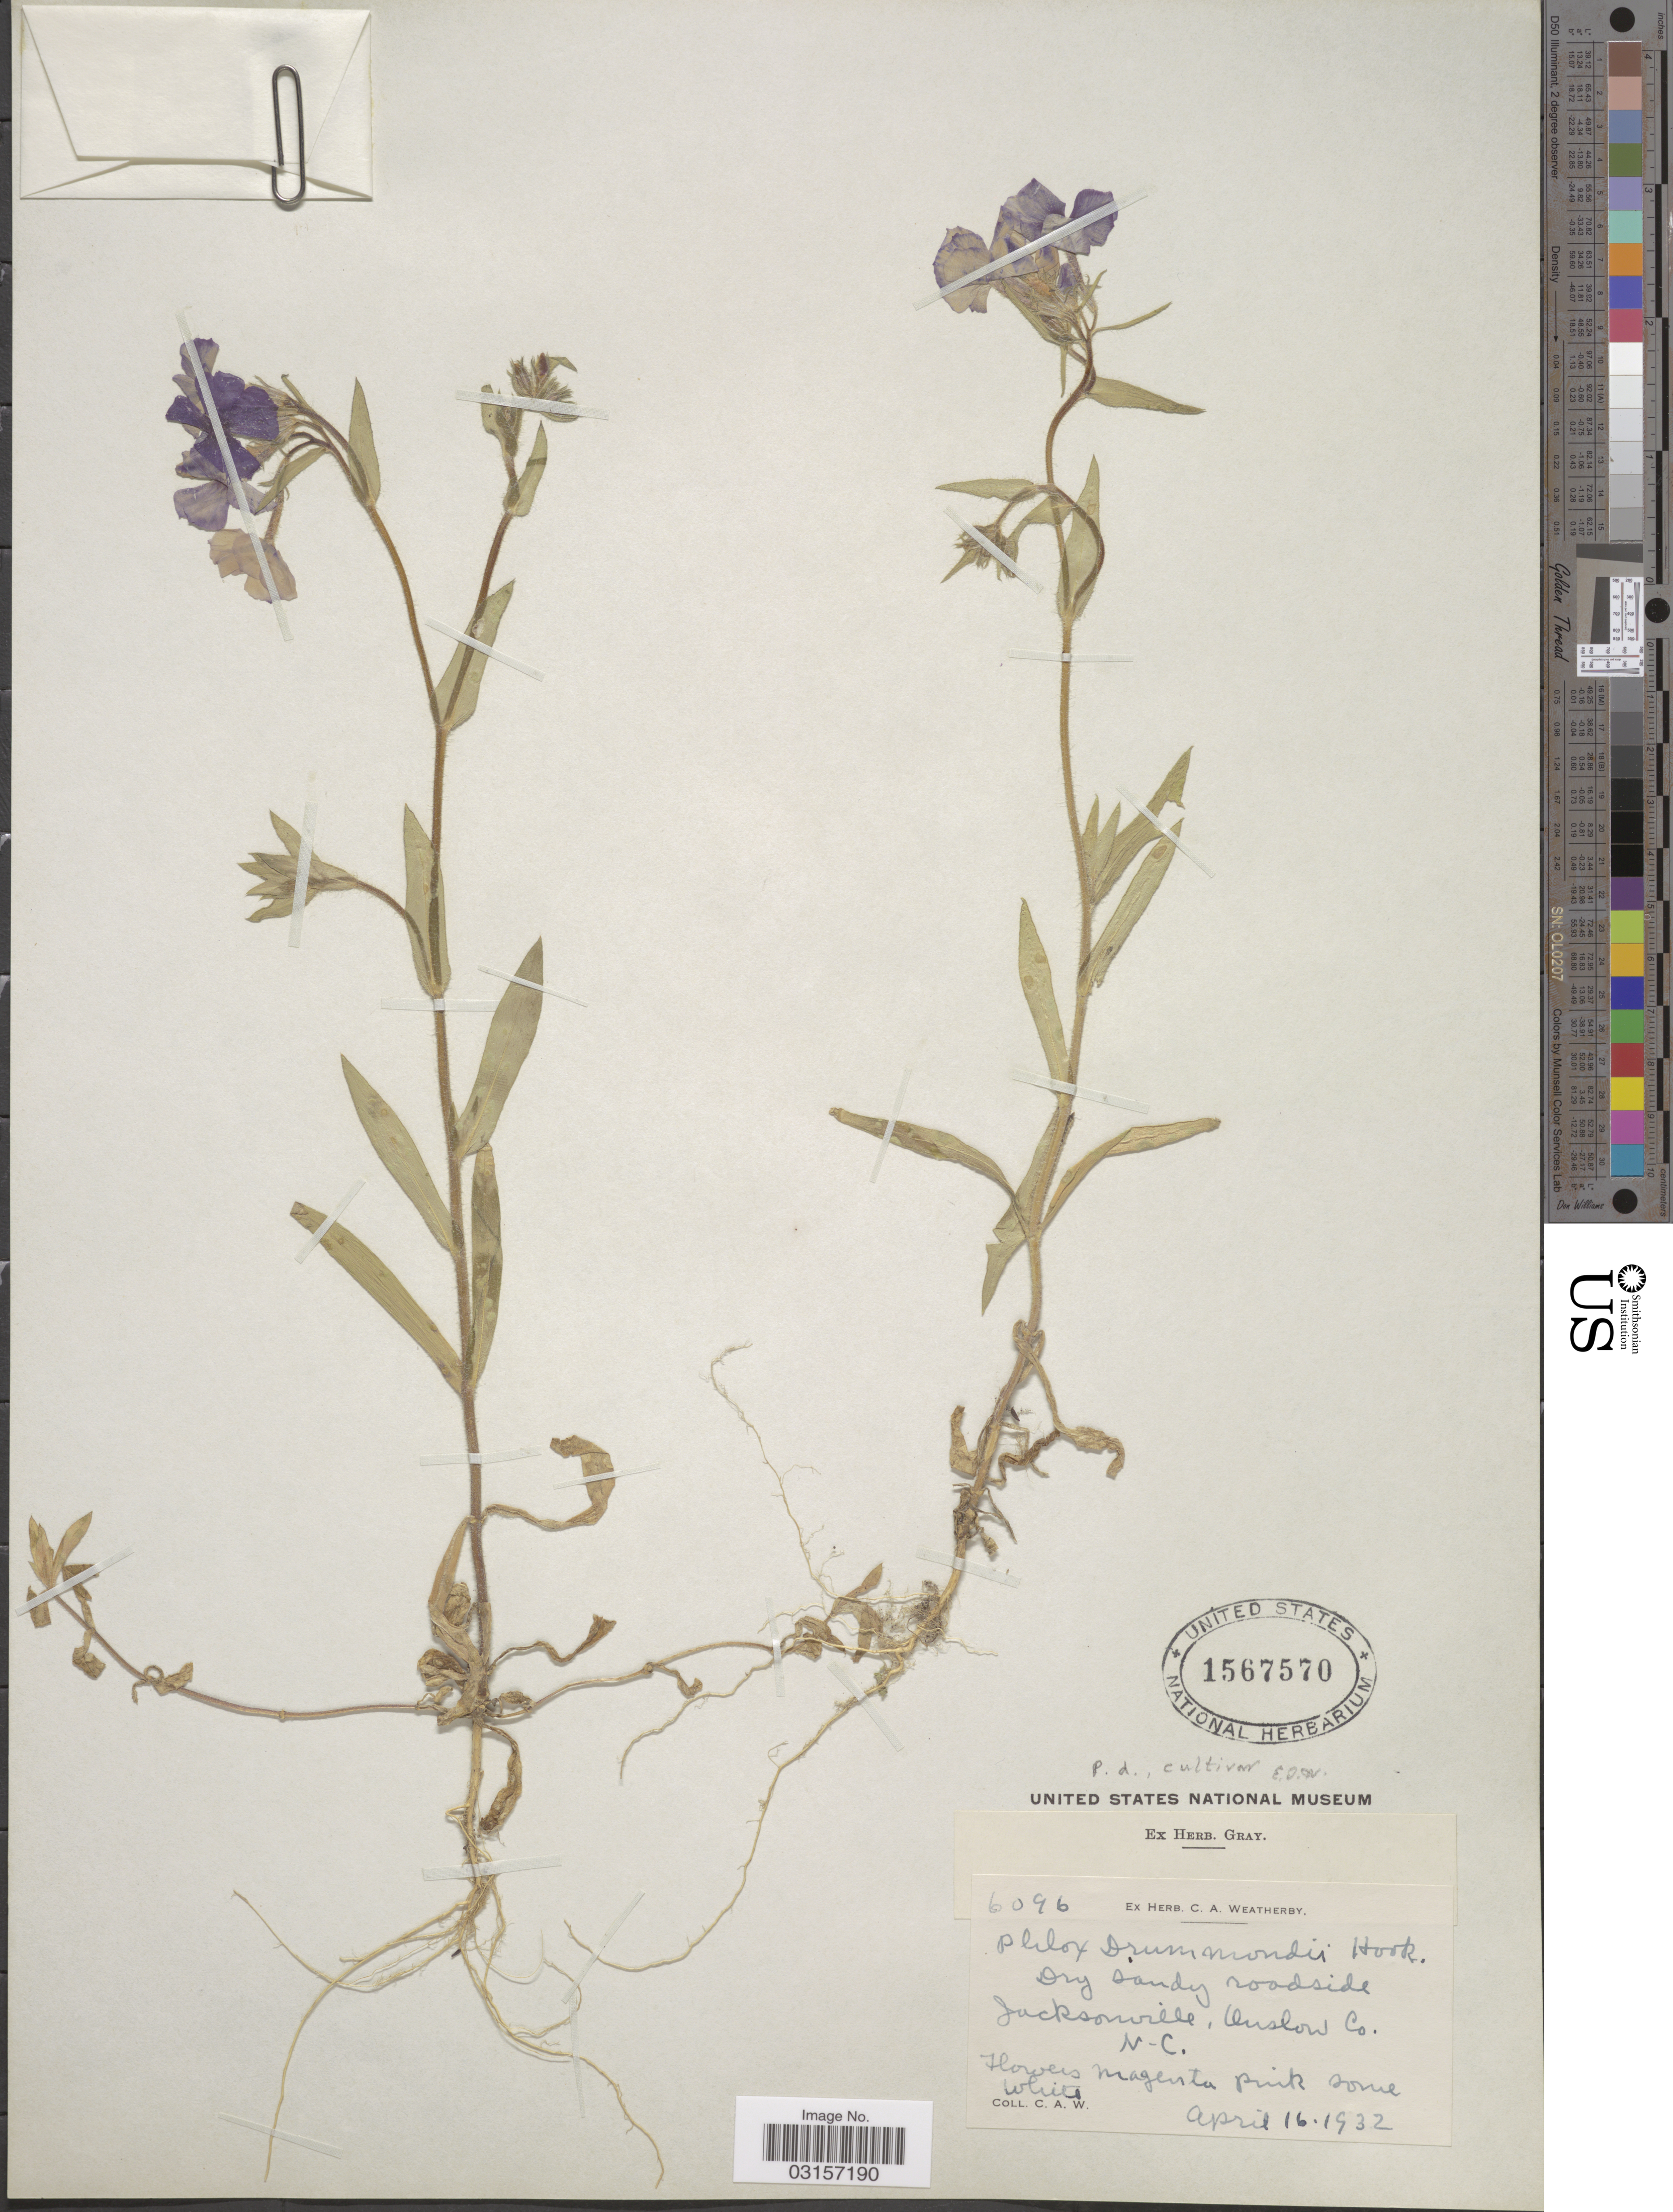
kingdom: Plantae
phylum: Tracheophyta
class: Magnoliopsida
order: Ericales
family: Polemoniaceae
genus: Phlox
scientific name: Phlox drummondii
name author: Hook.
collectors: C. A. Weatherby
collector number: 6096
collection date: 1932-04-16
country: United States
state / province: North Carolina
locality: Jacksonville, Onslow Co.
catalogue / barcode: US 1567570